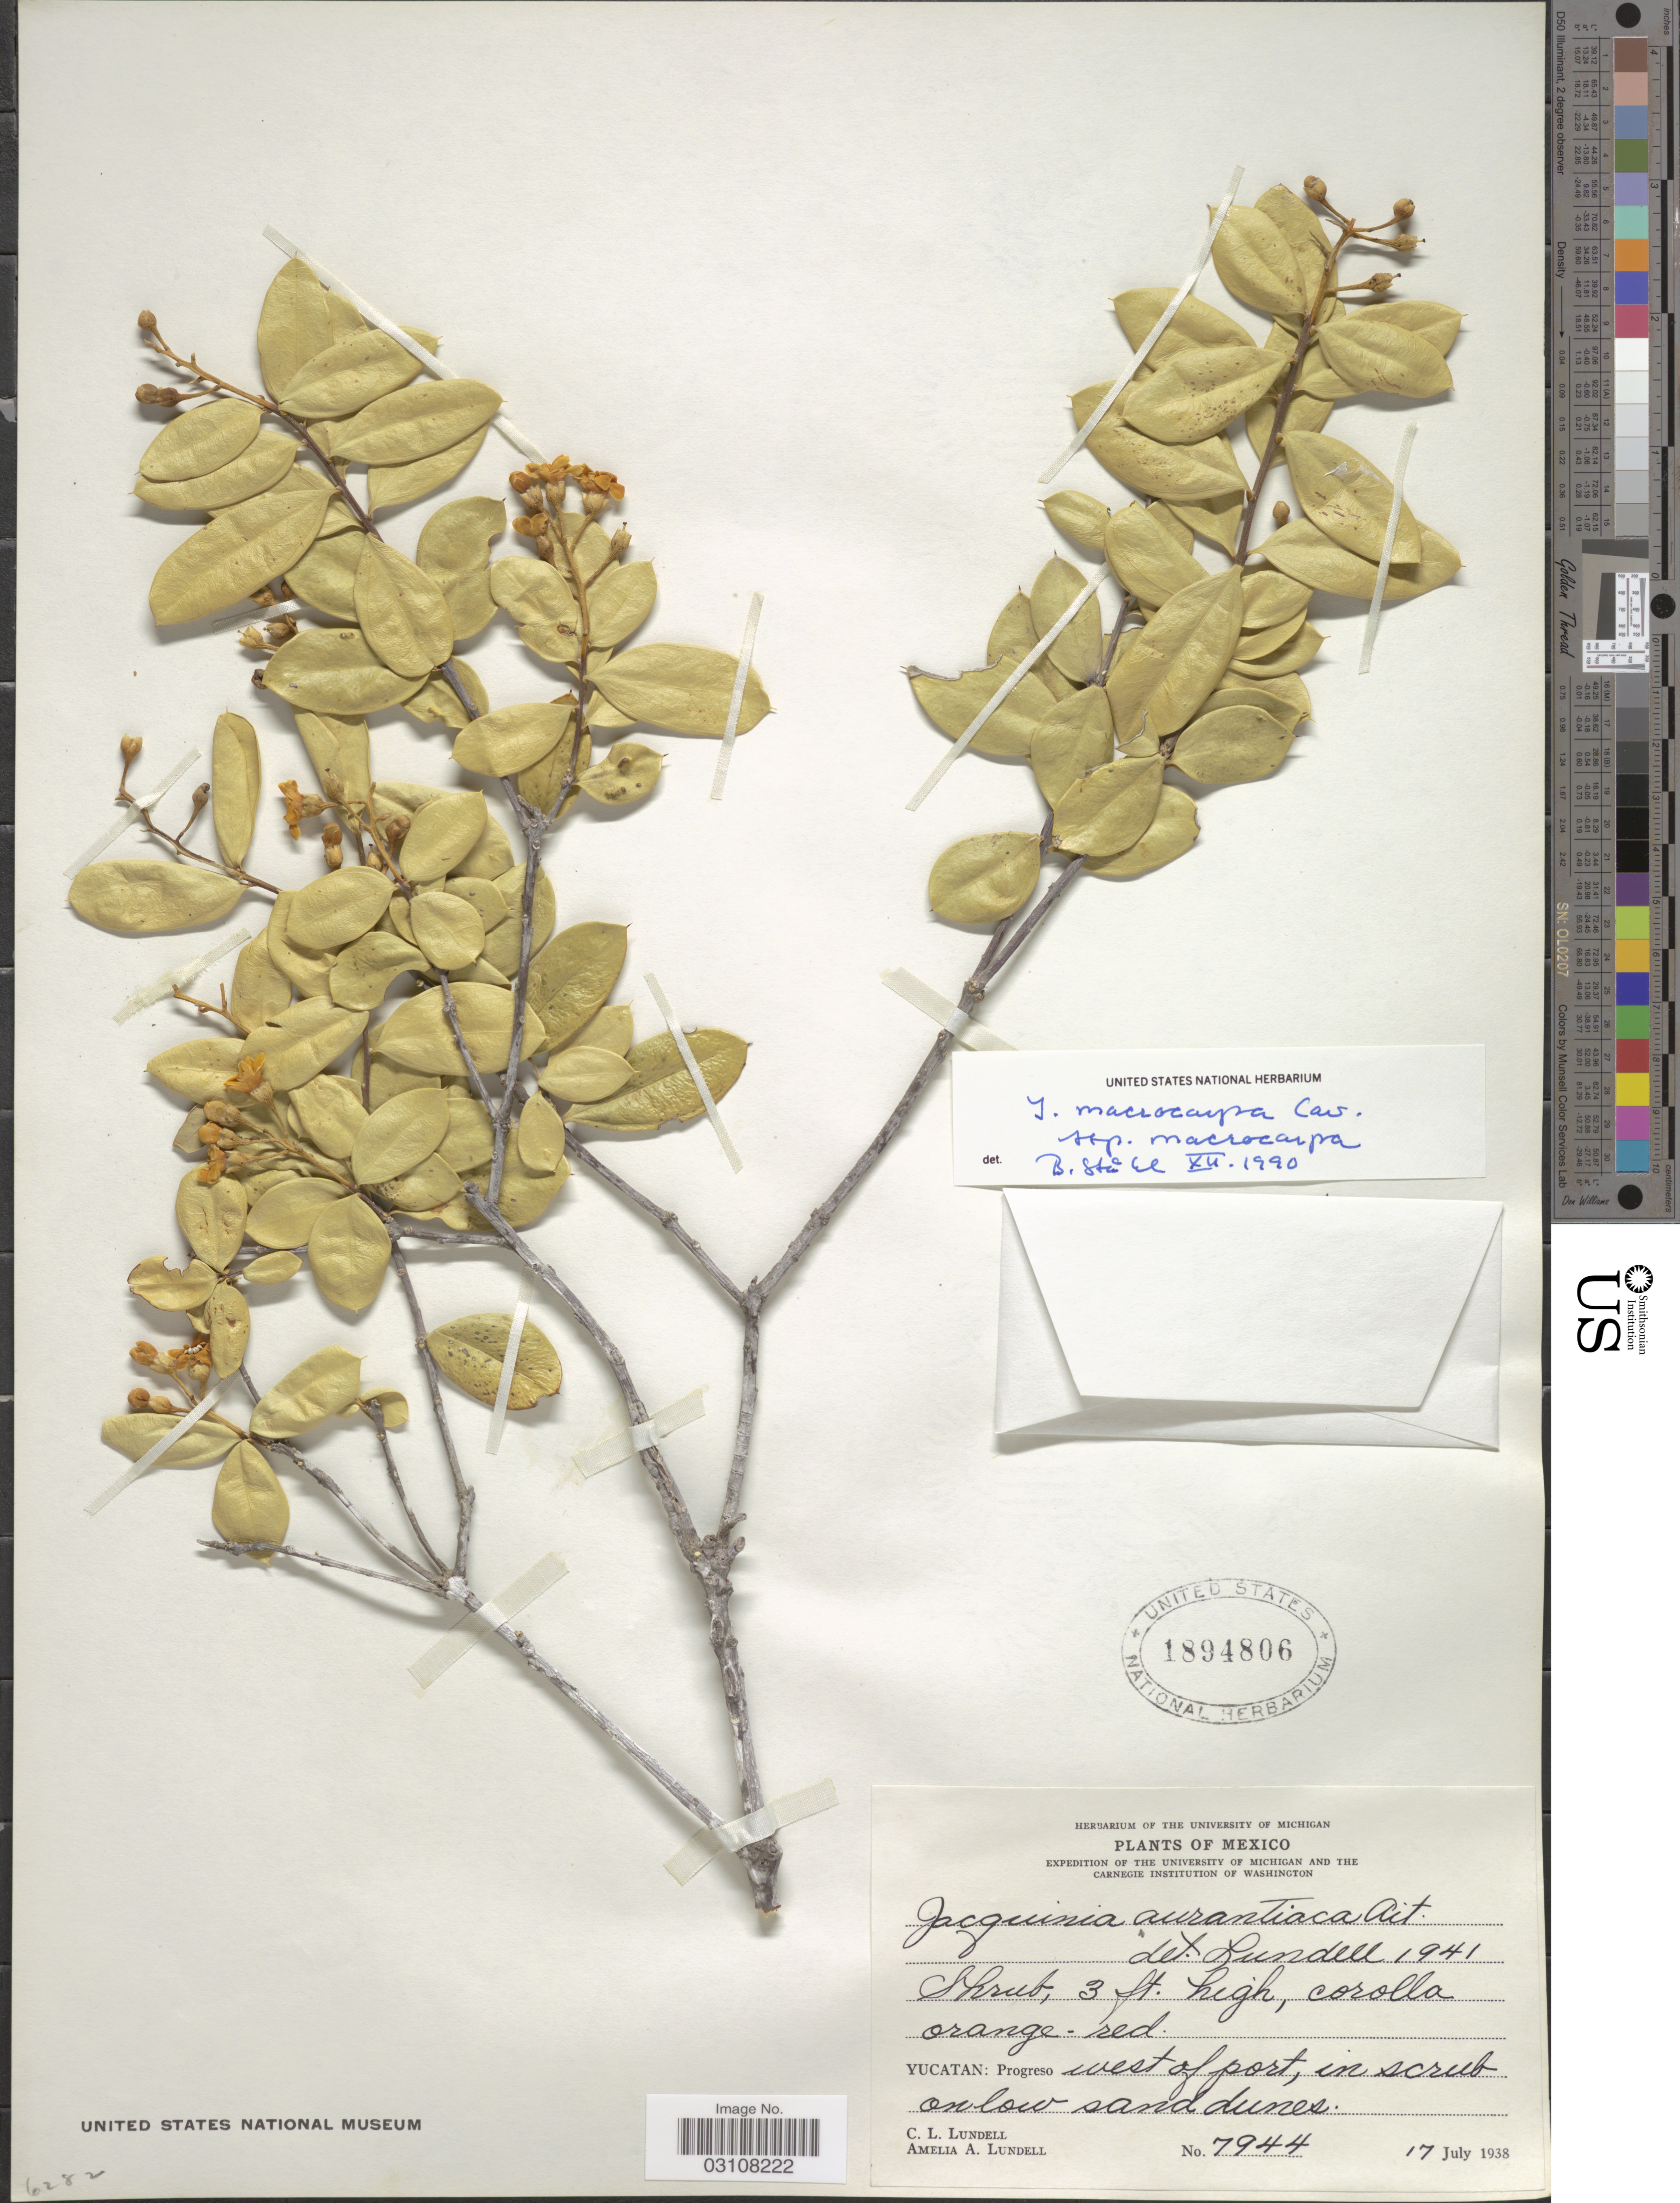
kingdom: Plantae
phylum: Tracheophyta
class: Magnoliopsida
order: Ericales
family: Primulaceae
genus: Jacquinia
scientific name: Jacquinia macrocarpa subsp. macrocarpa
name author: Cav.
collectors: C. L. Lundell & A. A. Lundell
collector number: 7944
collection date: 1938-07-17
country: Mexico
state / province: Yucatán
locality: Progreso west of port, in scrub on low sand dunes.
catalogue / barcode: US 1894806